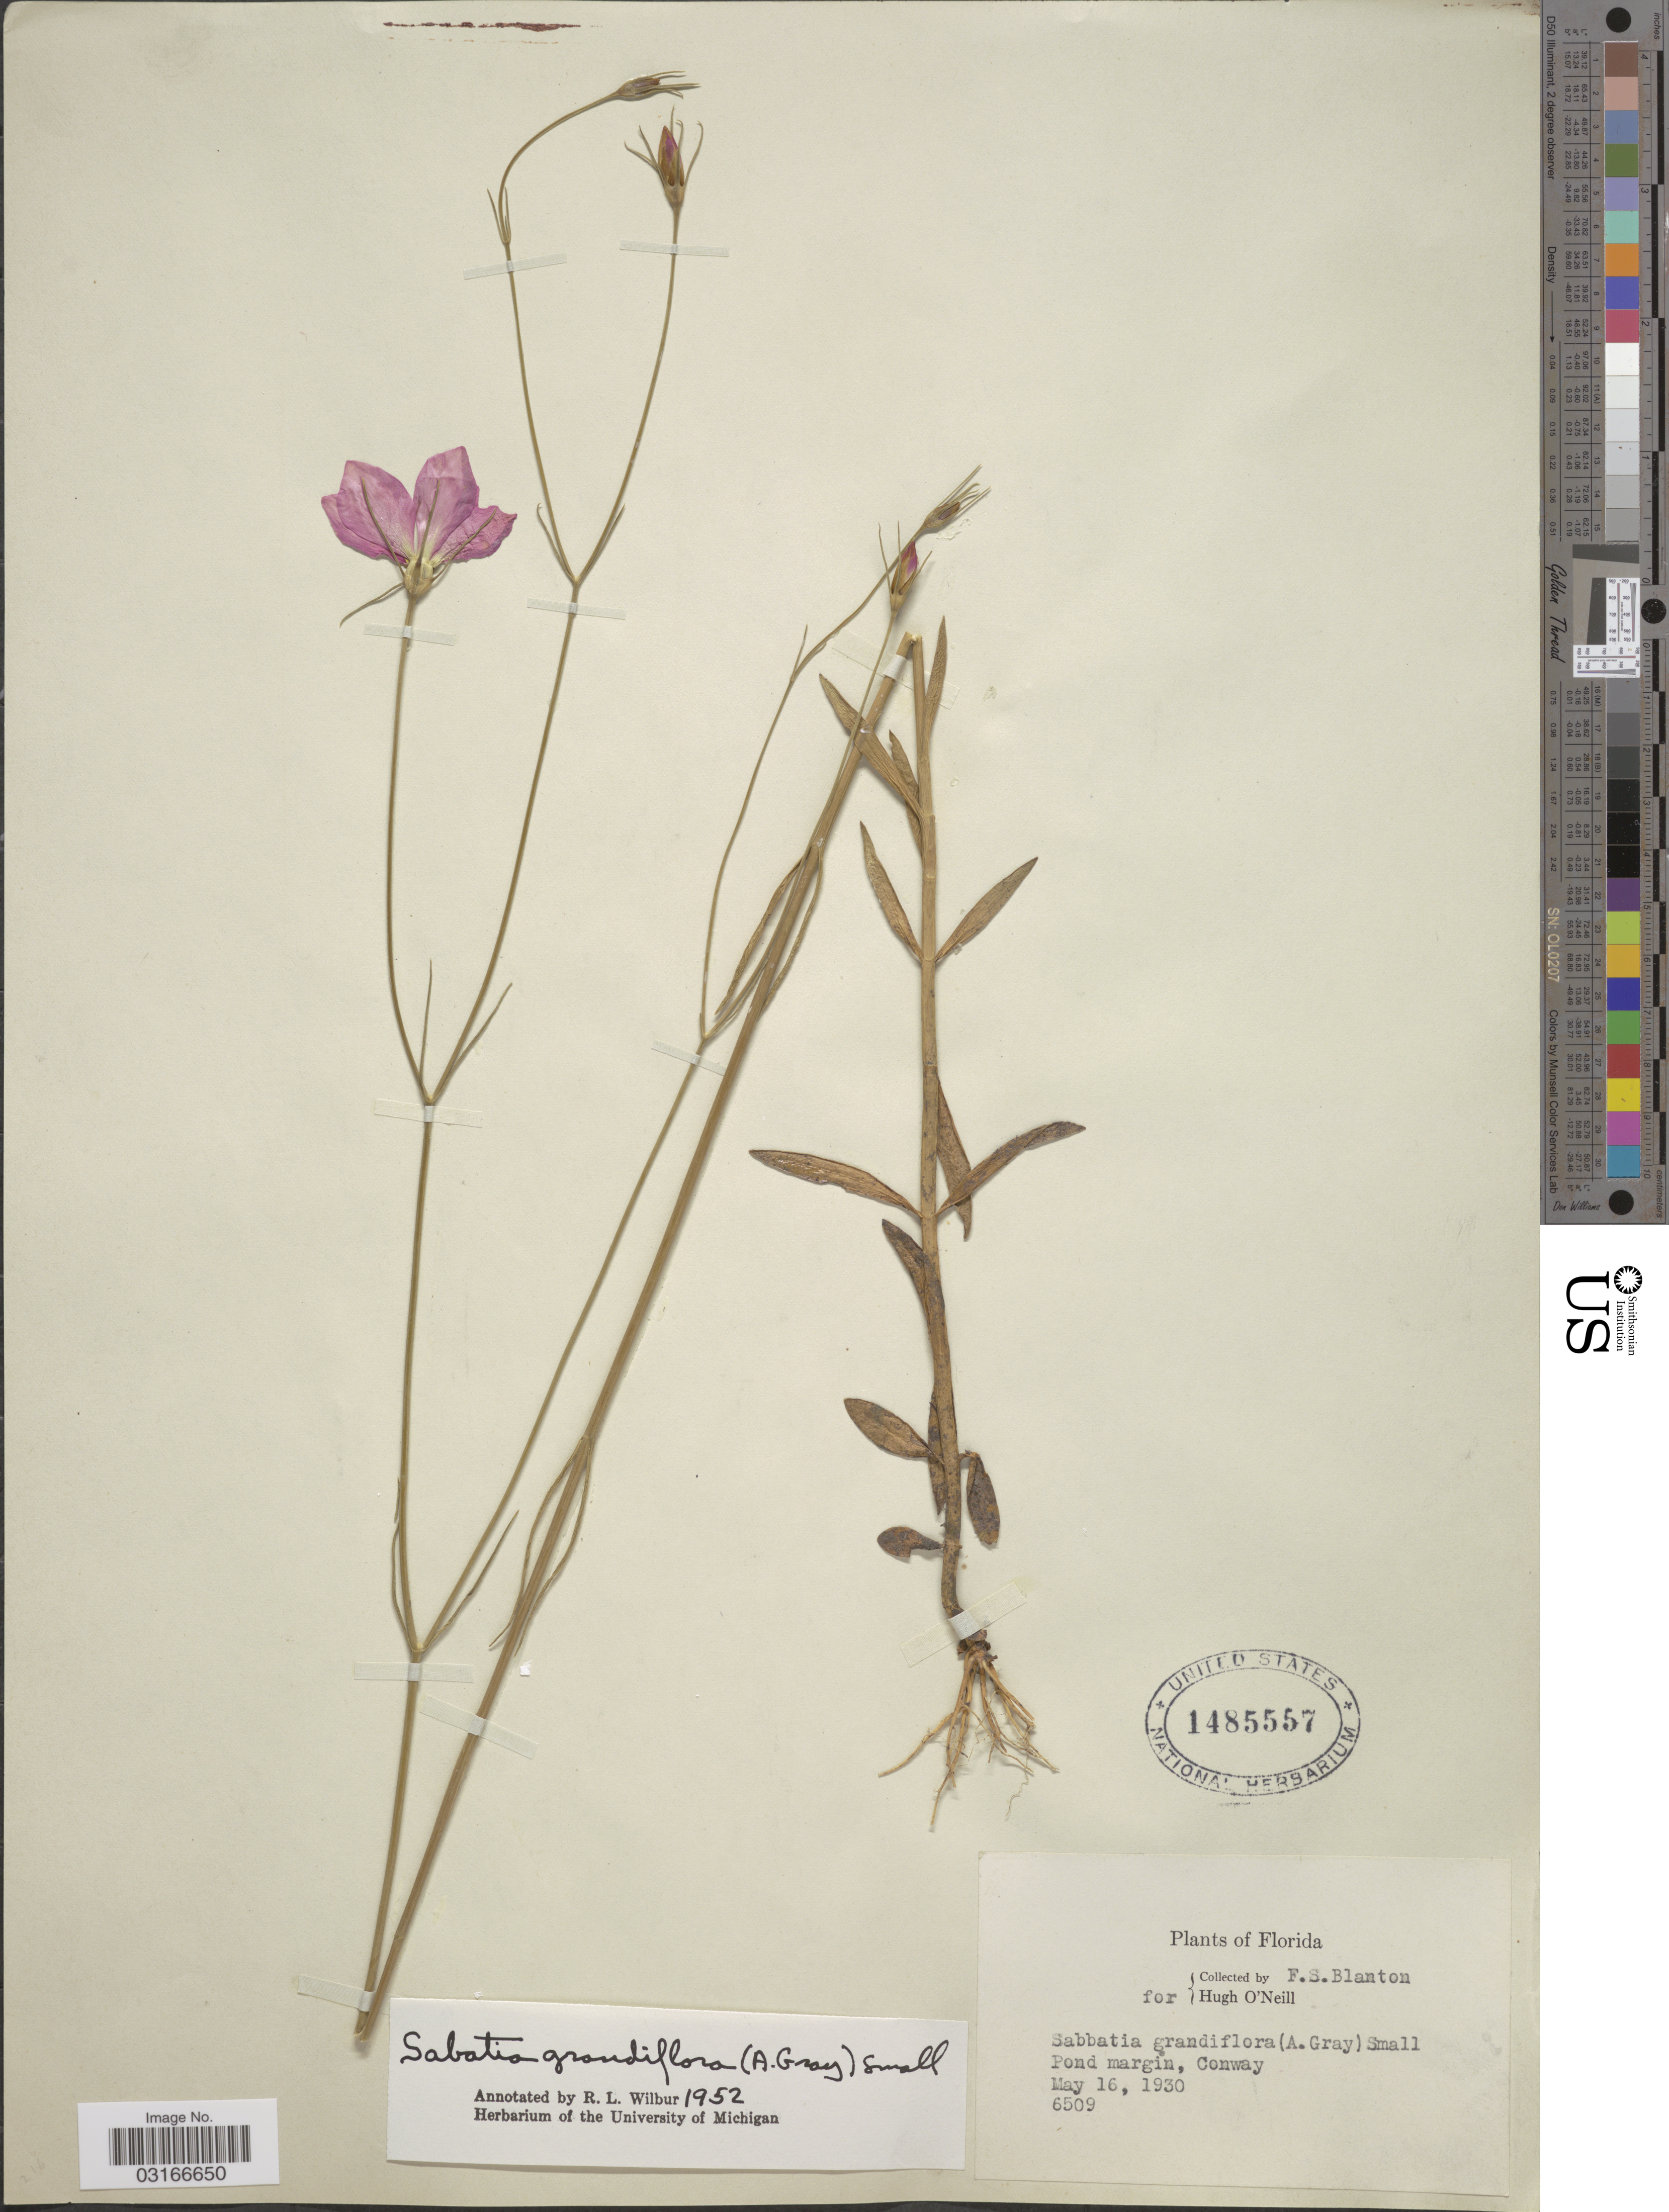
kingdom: Plantae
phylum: Tracheophyta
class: Magnoliopsida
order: Gentianales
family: Gentianaceae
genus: Sabatia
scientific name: Sabatia grandiflora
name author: (A. Gray) Small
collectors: F. S. Blanton & H. O'Neill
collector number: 6509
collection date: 1930-05-16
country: United States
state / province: Florida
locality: Pond margin, Conway.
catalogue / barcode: US 1485557